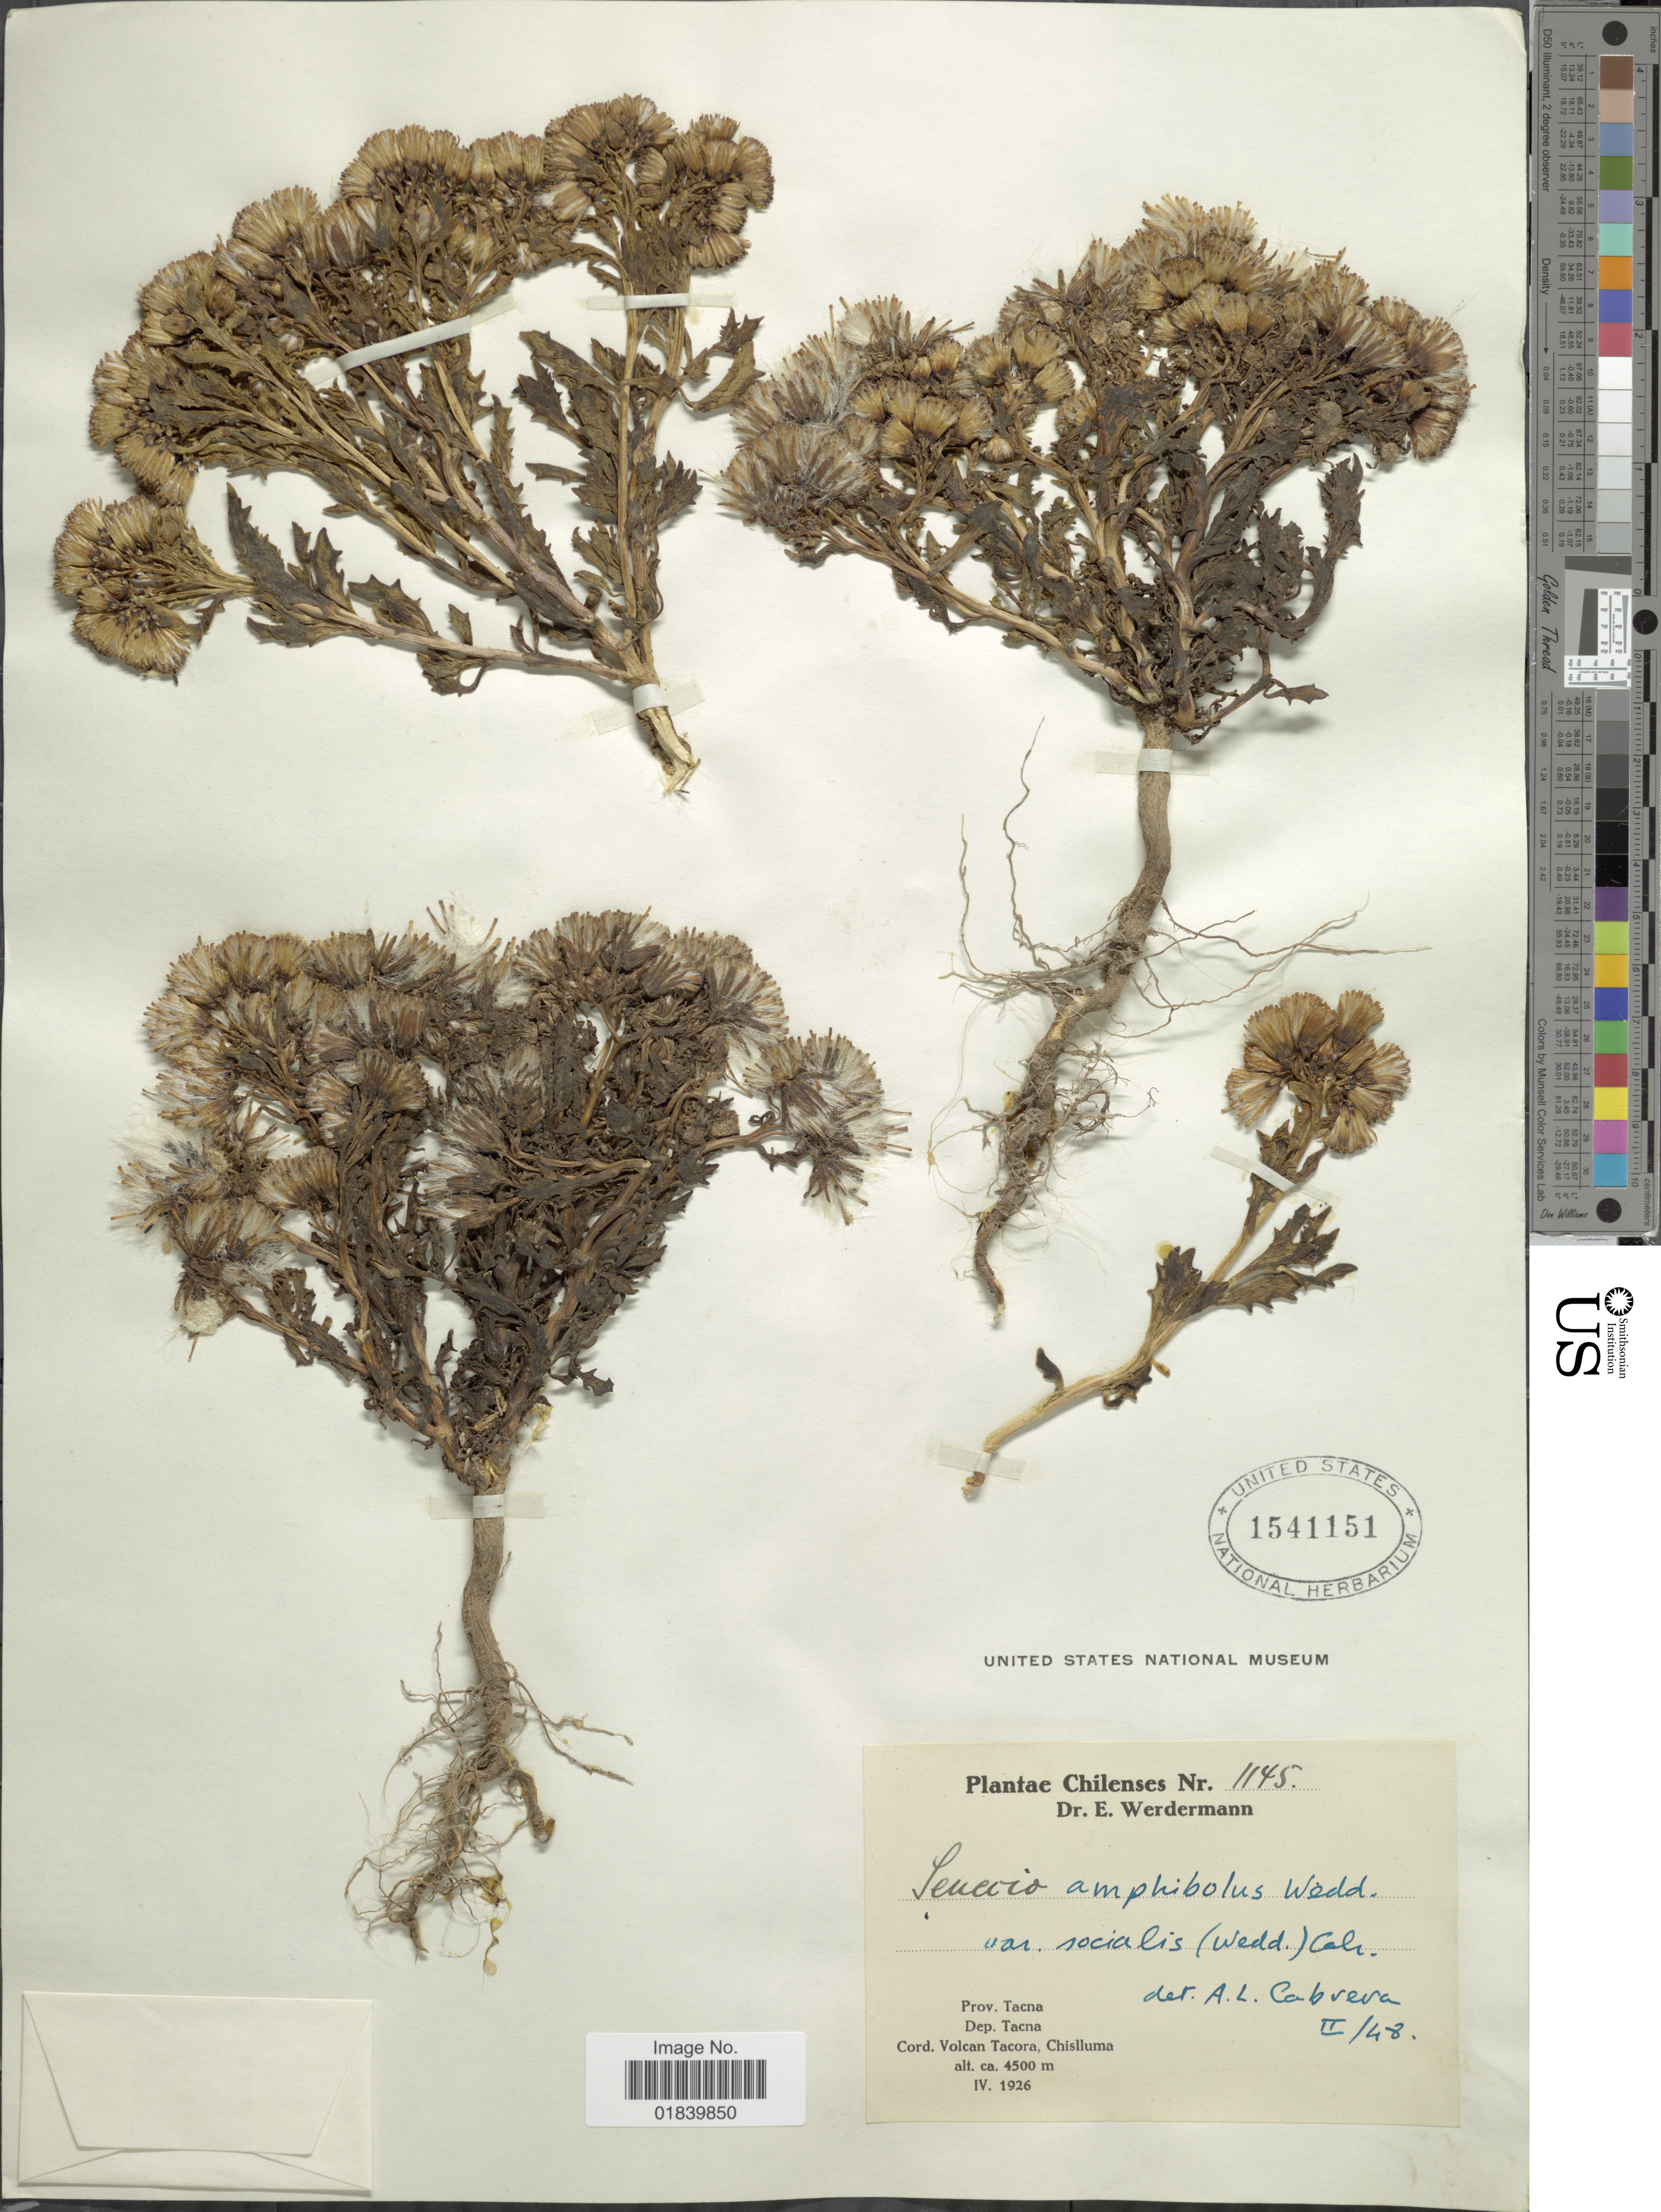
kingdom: Plantae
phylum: Tracheophyta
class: Magnoliopsida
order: Asterales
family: Asteraceae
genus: Senecio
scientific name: Senecio kolenatianus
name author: C.A. Mey.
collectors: E. Werdermann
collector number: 1145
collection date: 1926-04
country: Chile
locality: Prov. Tacna, Dep. Tacna, Cord. Volcan Tacora, Chislluma. Chilenses.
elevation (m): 4500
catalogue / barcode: US 1541151